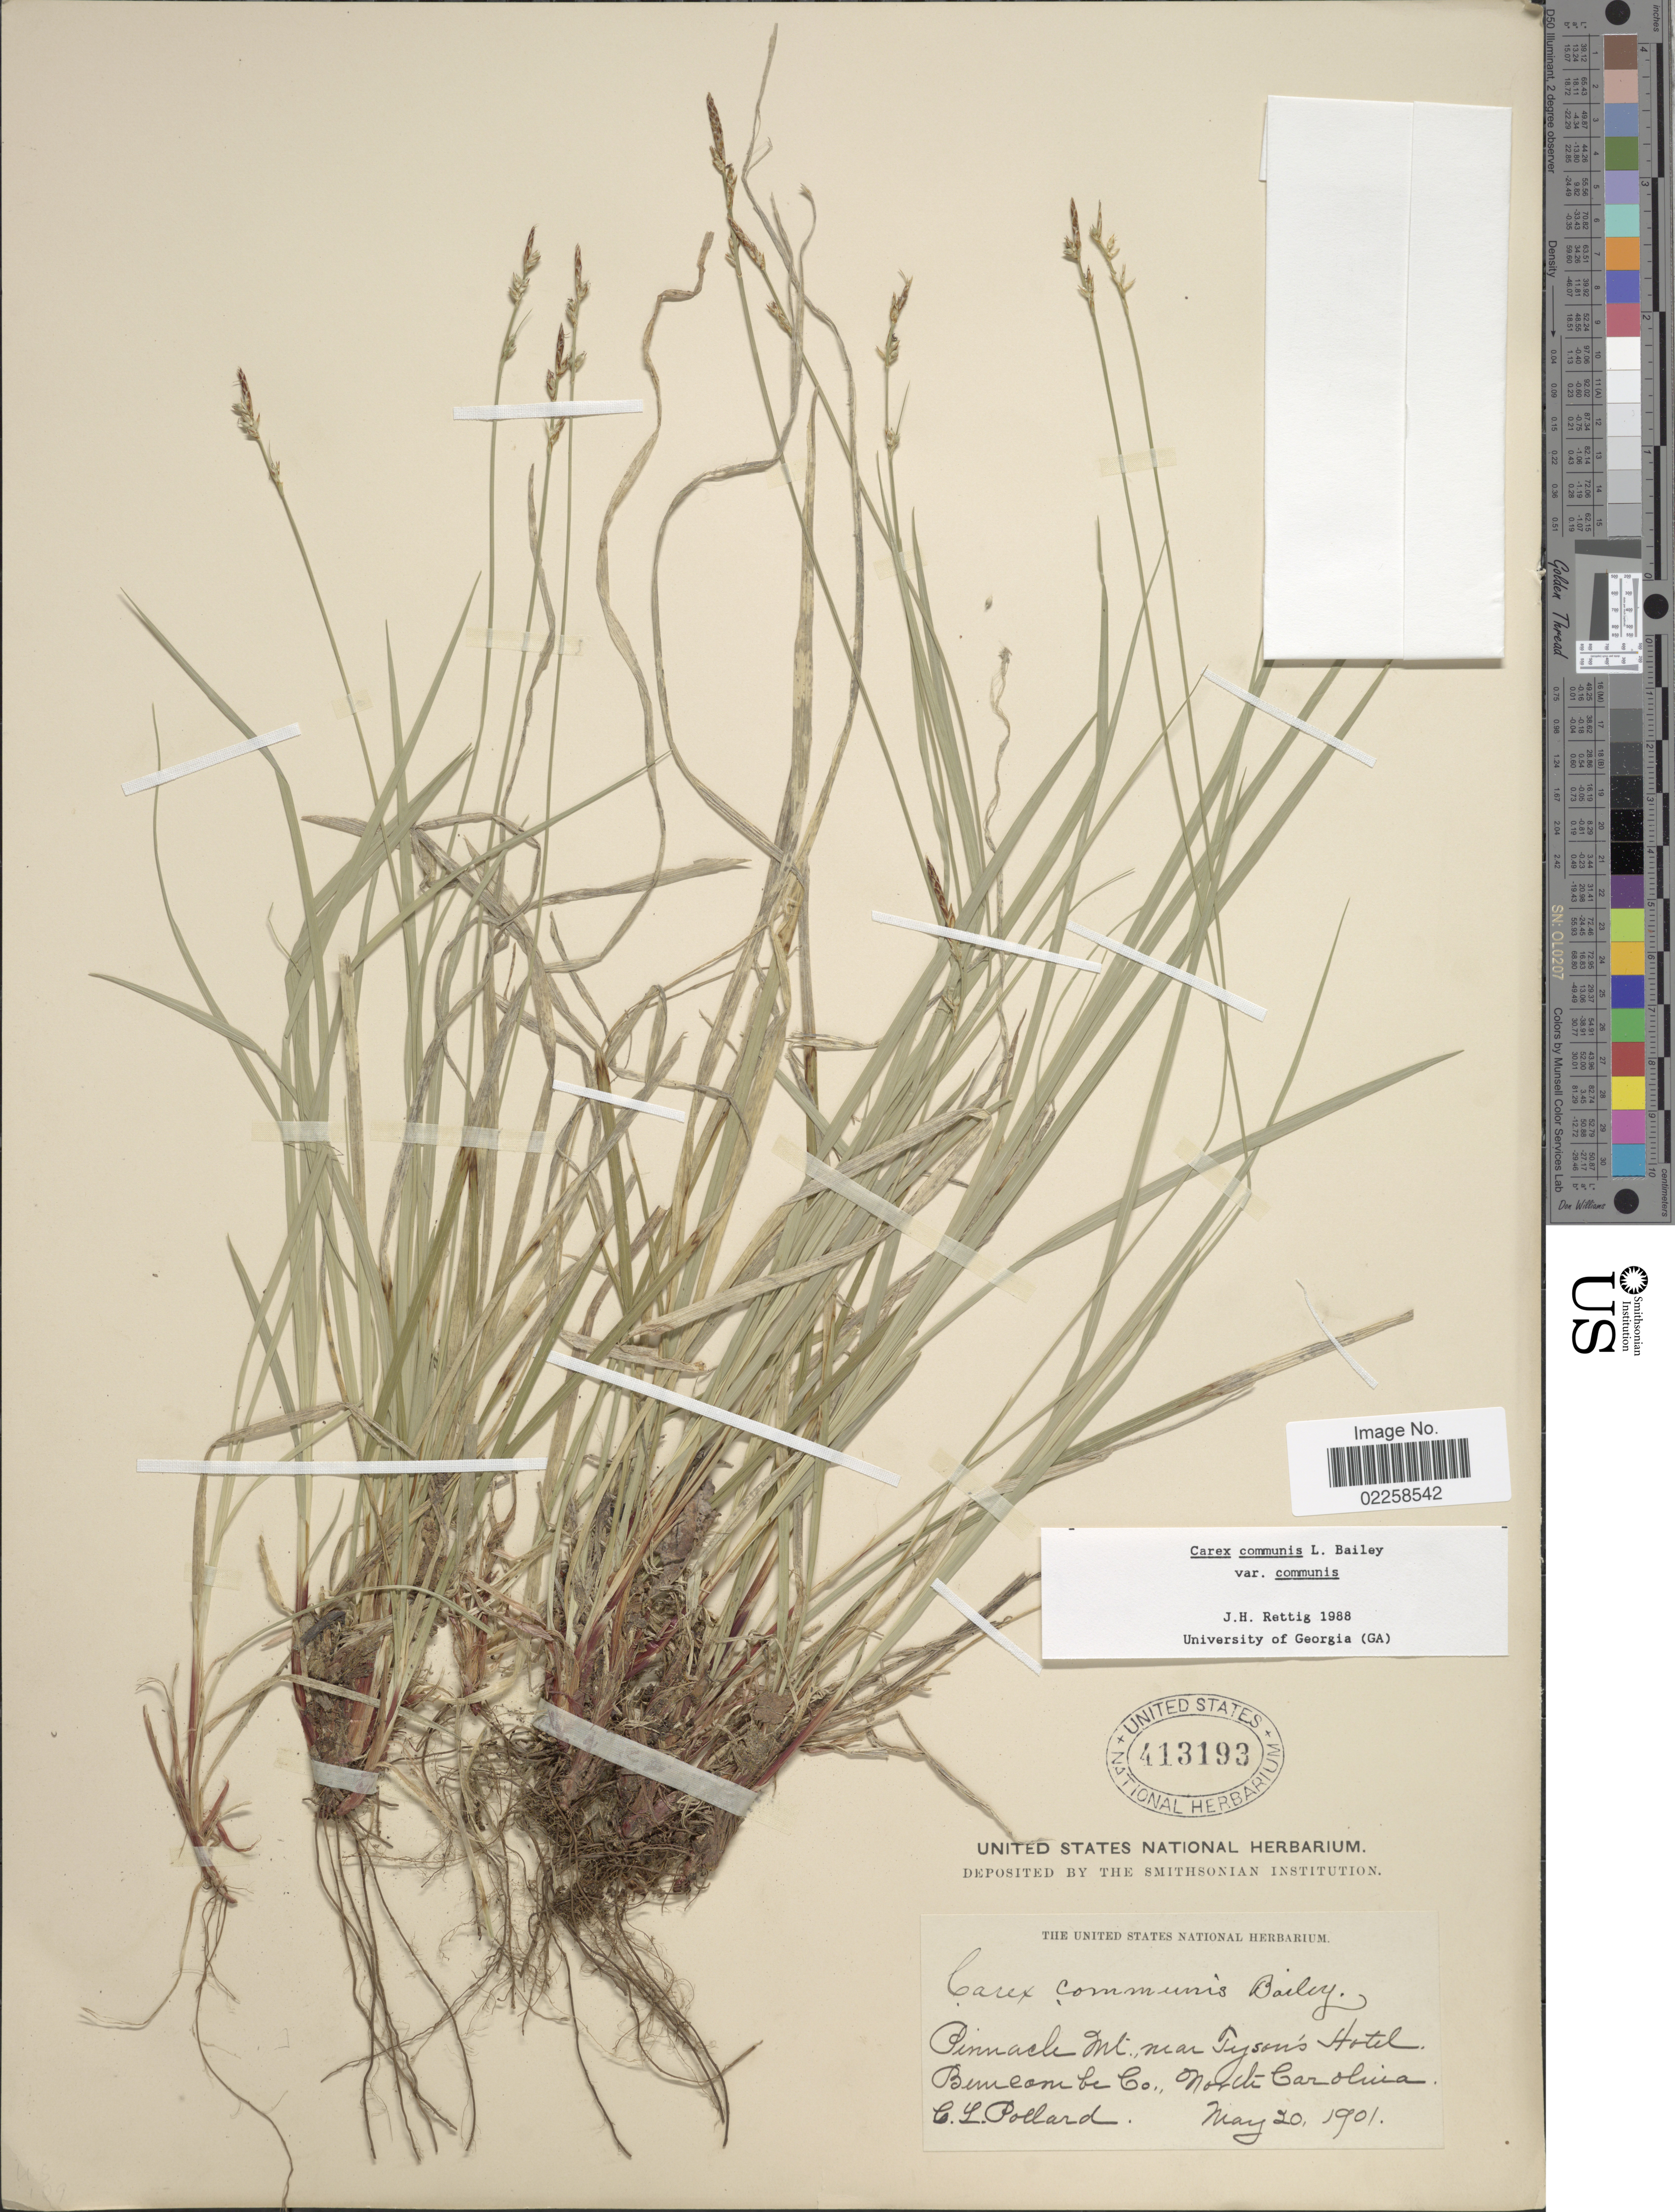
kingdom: Plantae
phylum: Tracheophyta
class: Liliopsida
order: Poales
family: Cyperaceae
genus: Carex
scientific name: Carex communis var. communis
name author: L.H. Bailey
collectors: C. L. Pollard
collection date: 1901-05-20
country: United States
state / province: North Carolina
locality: Pinnach Mt., near Tyson's Hotel. Buncombe Co.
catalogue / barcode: US 413193